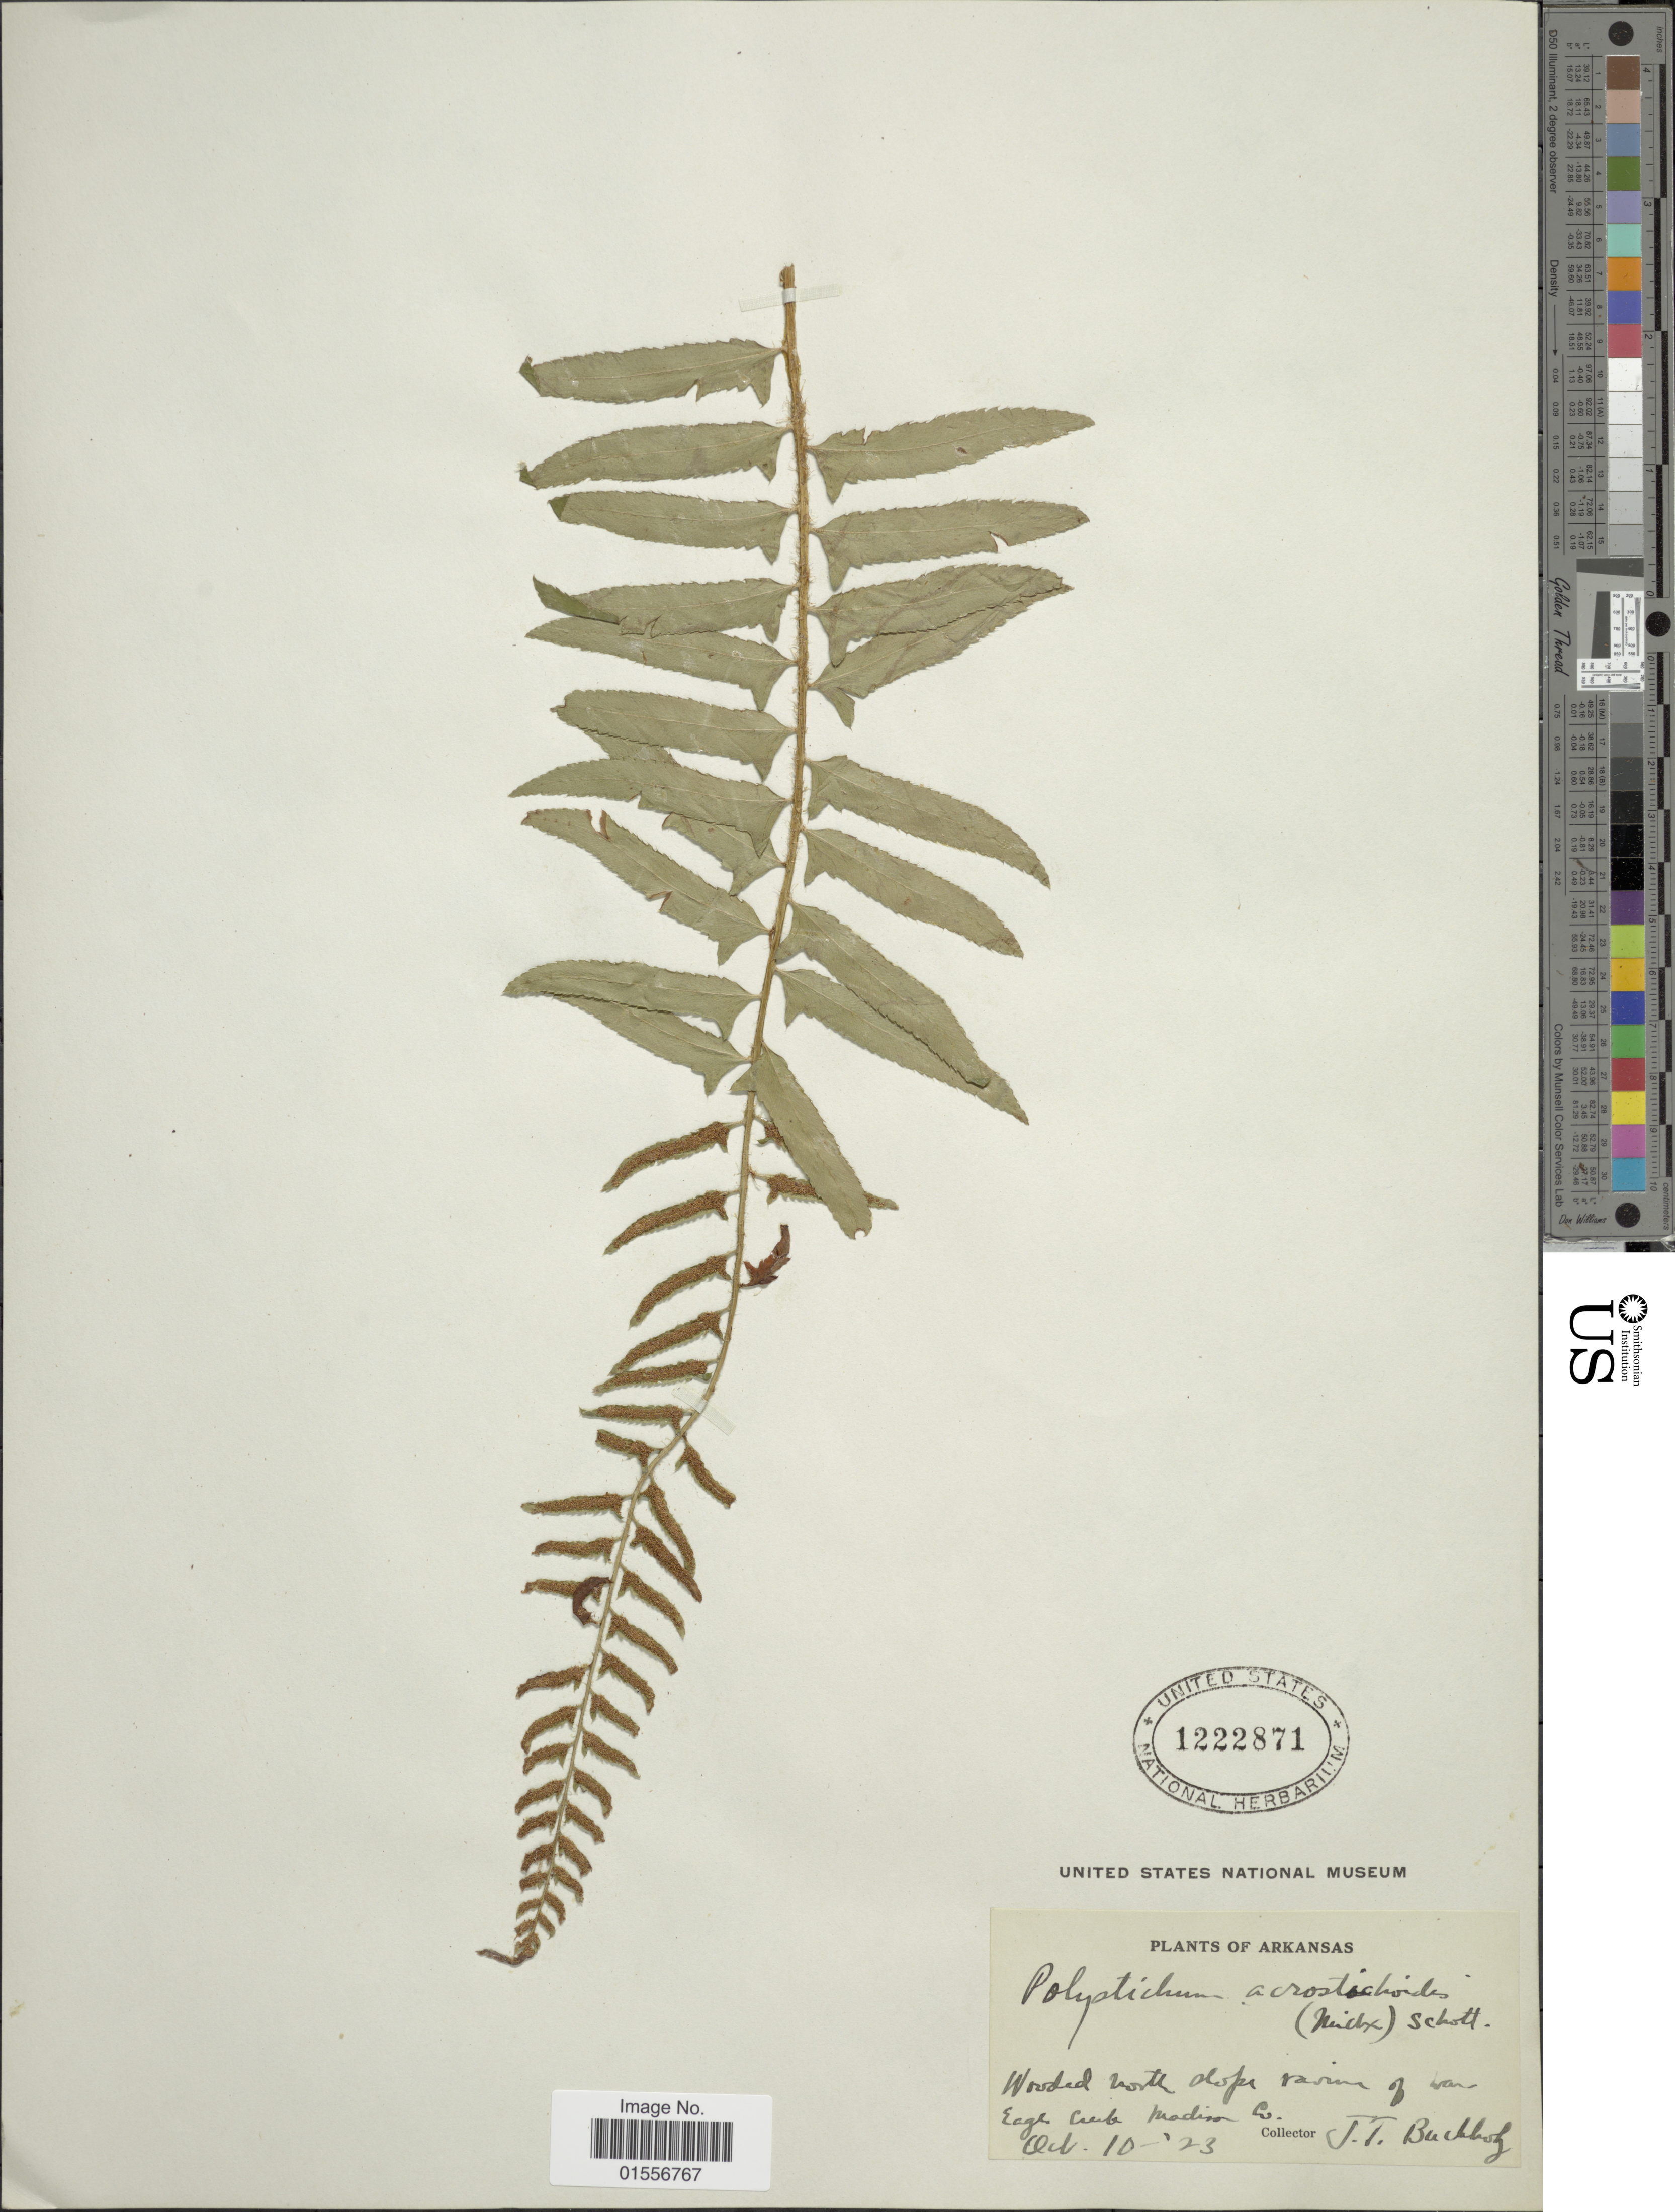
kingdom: Plantae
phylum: Tracheophyta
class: Polypodiopsida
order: Polypodiales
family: Dryopteridaceae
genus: Polystichum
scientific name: Polystichum acrostichoides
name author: (Michx.) Schott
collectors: J. T. Buchholz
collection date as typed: Transcribed d/m/y: 10/10/23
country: United States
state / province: Arkansas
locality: Wooded north slope ravine of War Eagle Creek Madison Co.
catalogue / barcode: US 1222871